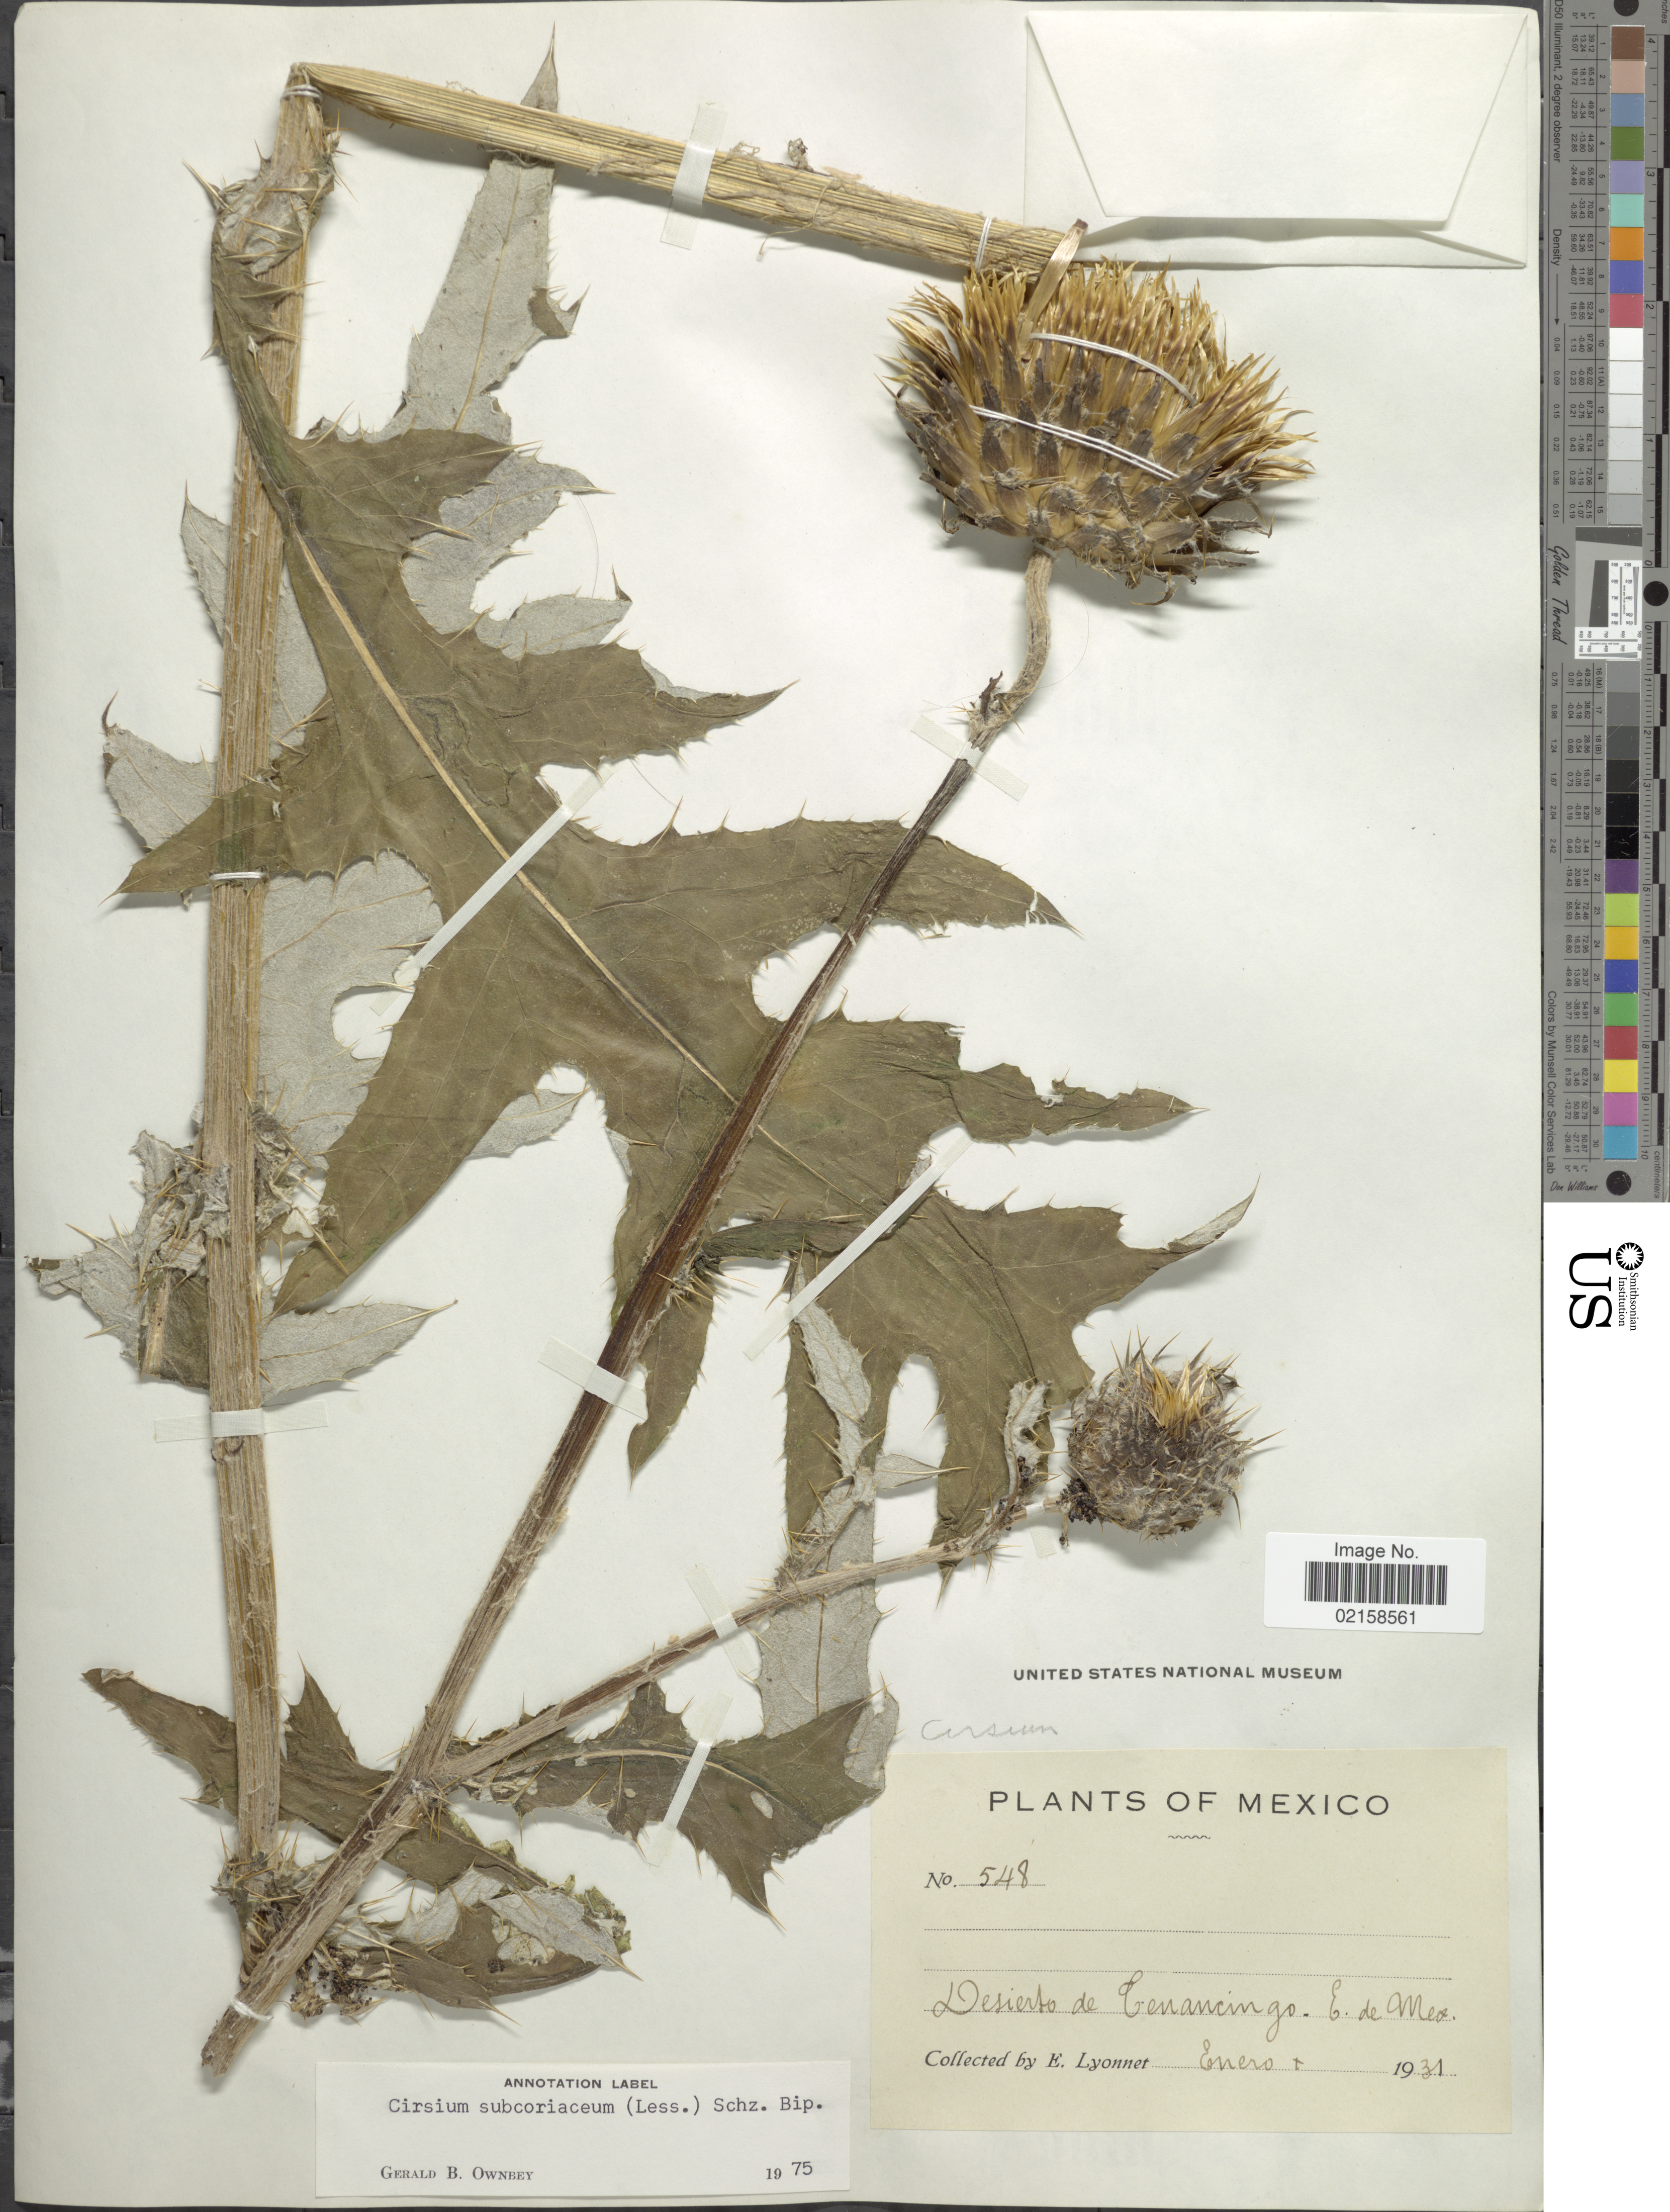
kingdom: Plantae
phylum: Tracheophyta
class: Magnoliopsida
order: Asterales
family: Asteraceae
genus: Cirsium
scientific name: Cirsium subcoriaceum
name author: (Less.) Sch. Bip.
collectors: E. Lyonnet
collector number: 548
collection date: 1931-01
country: Mexico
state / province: México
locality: Desierto de Tenancingo.